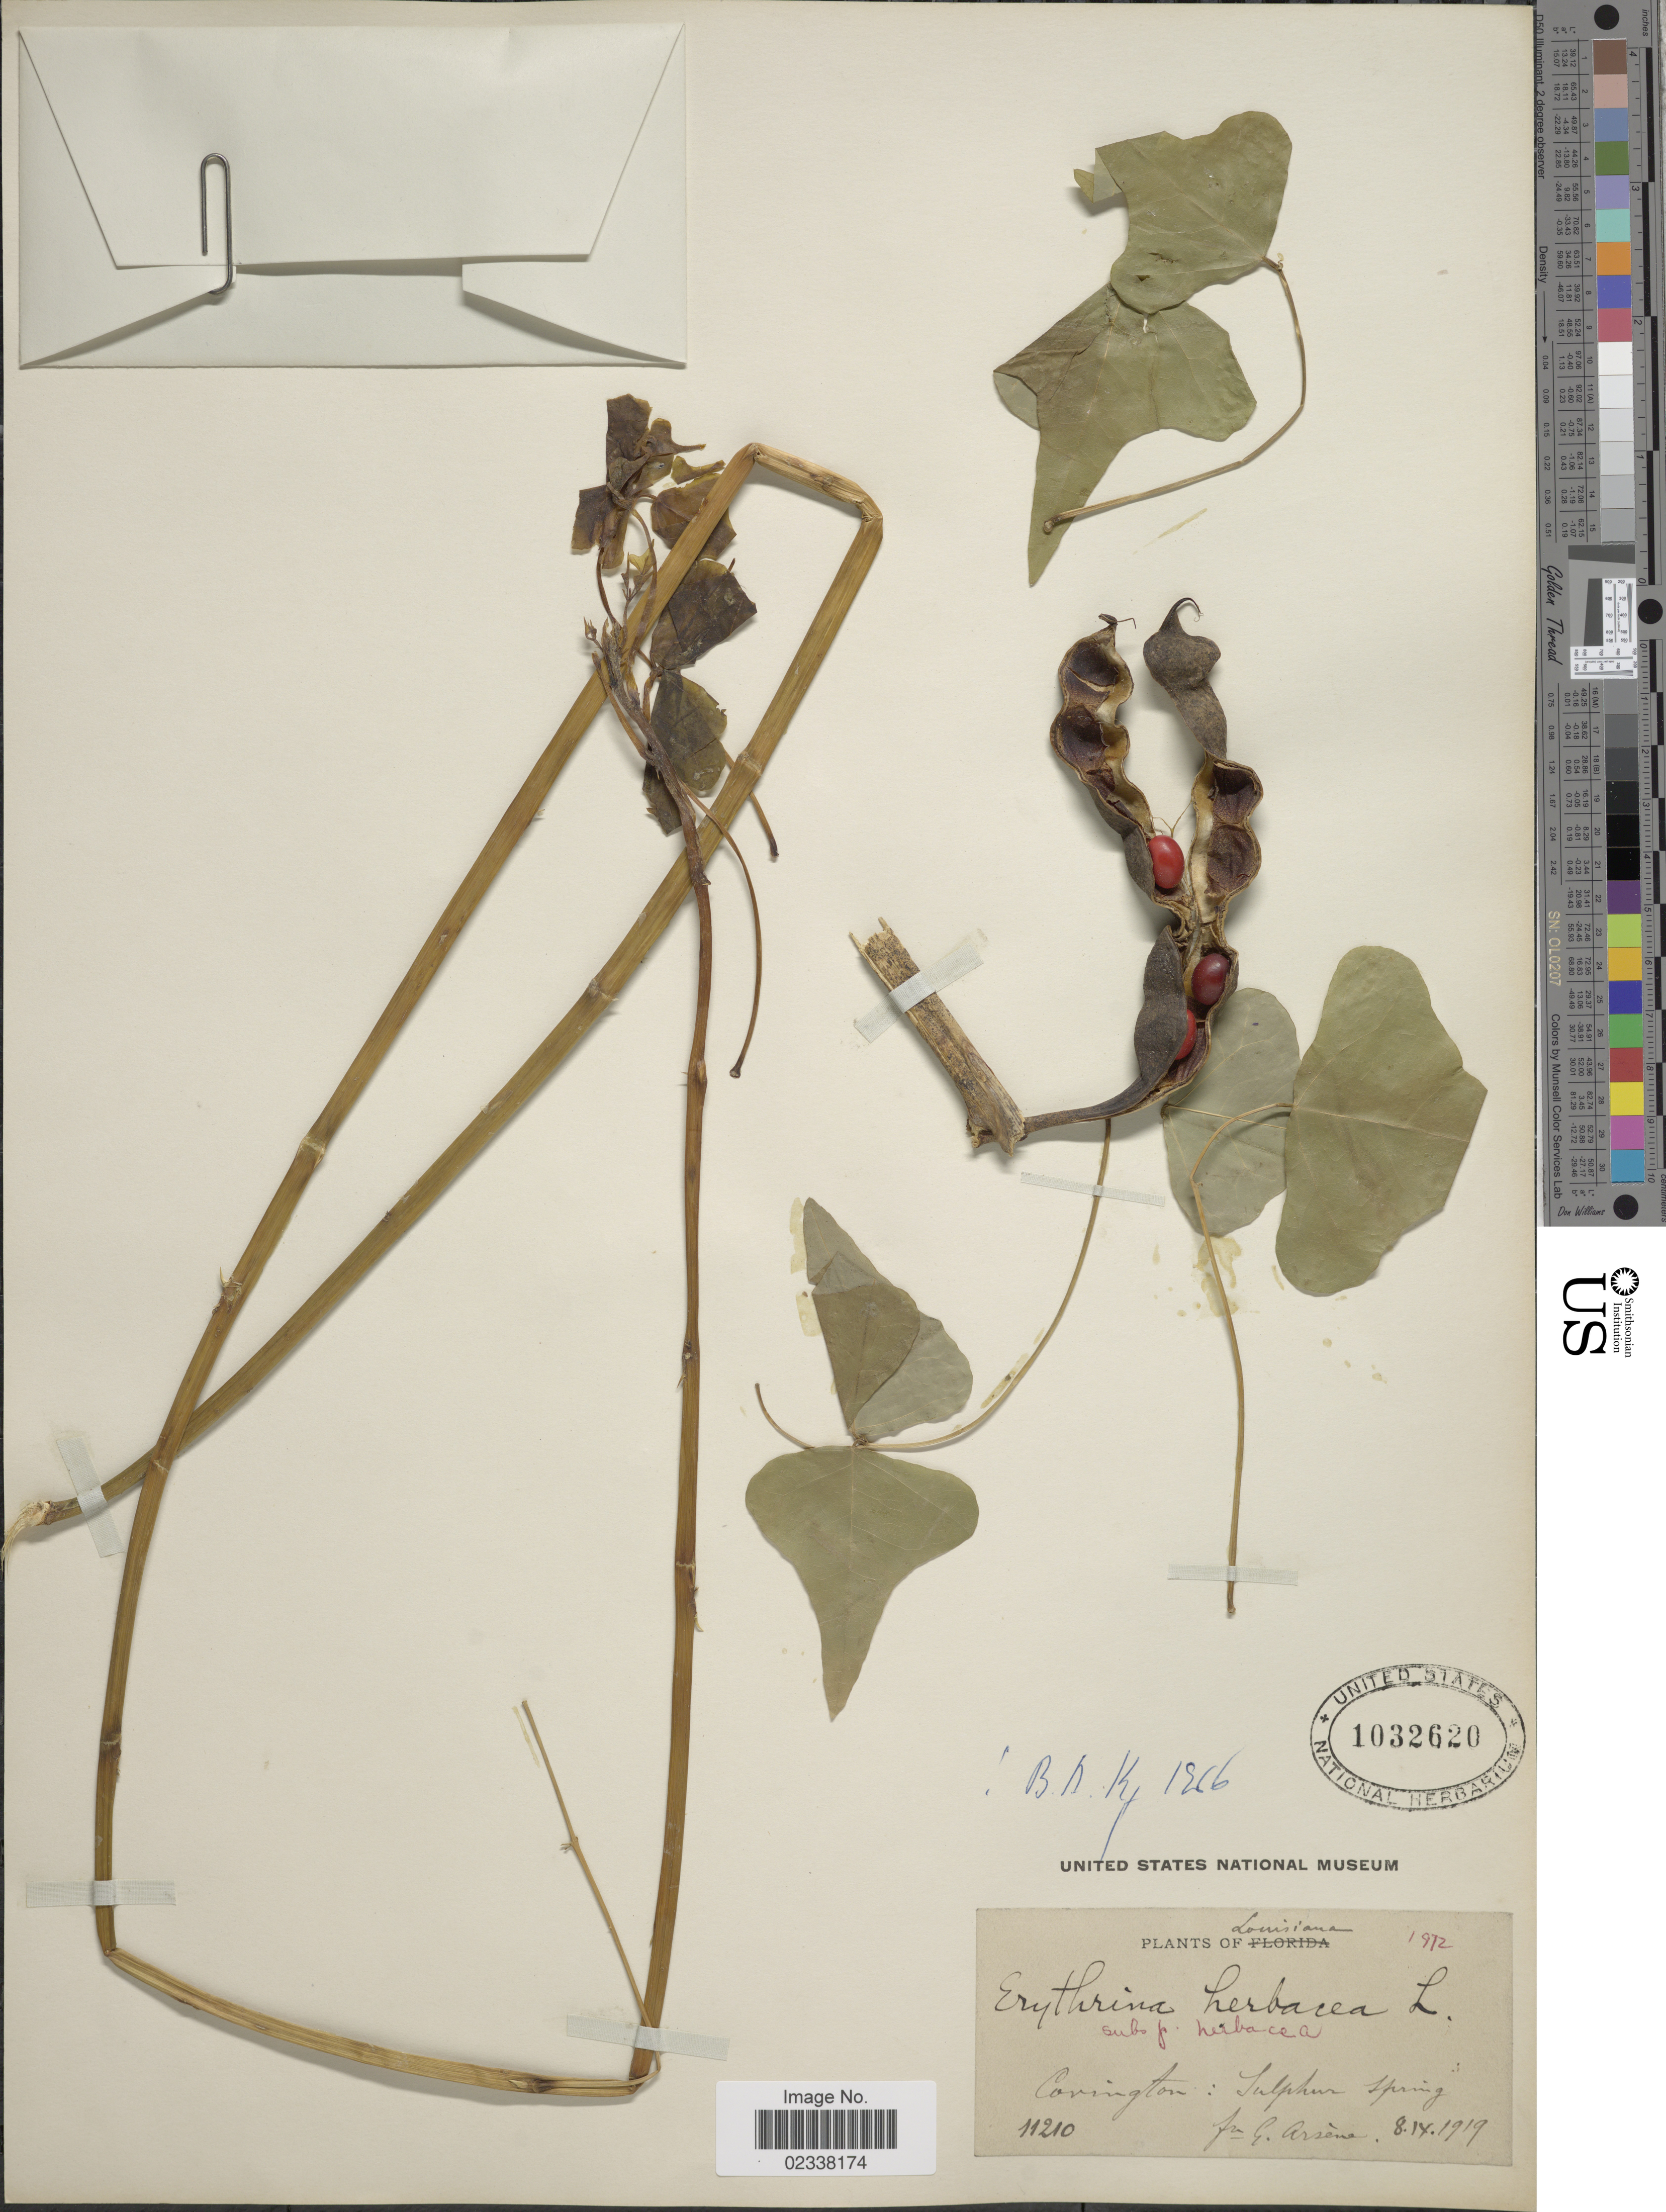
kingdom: Plantae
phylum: Tracheophyta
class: Magnoliopsida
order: Fabales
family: Fabaceae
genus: Erythrina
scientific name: Erythrina herbacea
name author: L.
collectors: Bro. G. Arsène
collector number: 11210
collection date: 1919-09-08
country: United States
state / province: Louisiana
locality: Covington: Sulphur Spring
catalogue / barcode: US 1032620